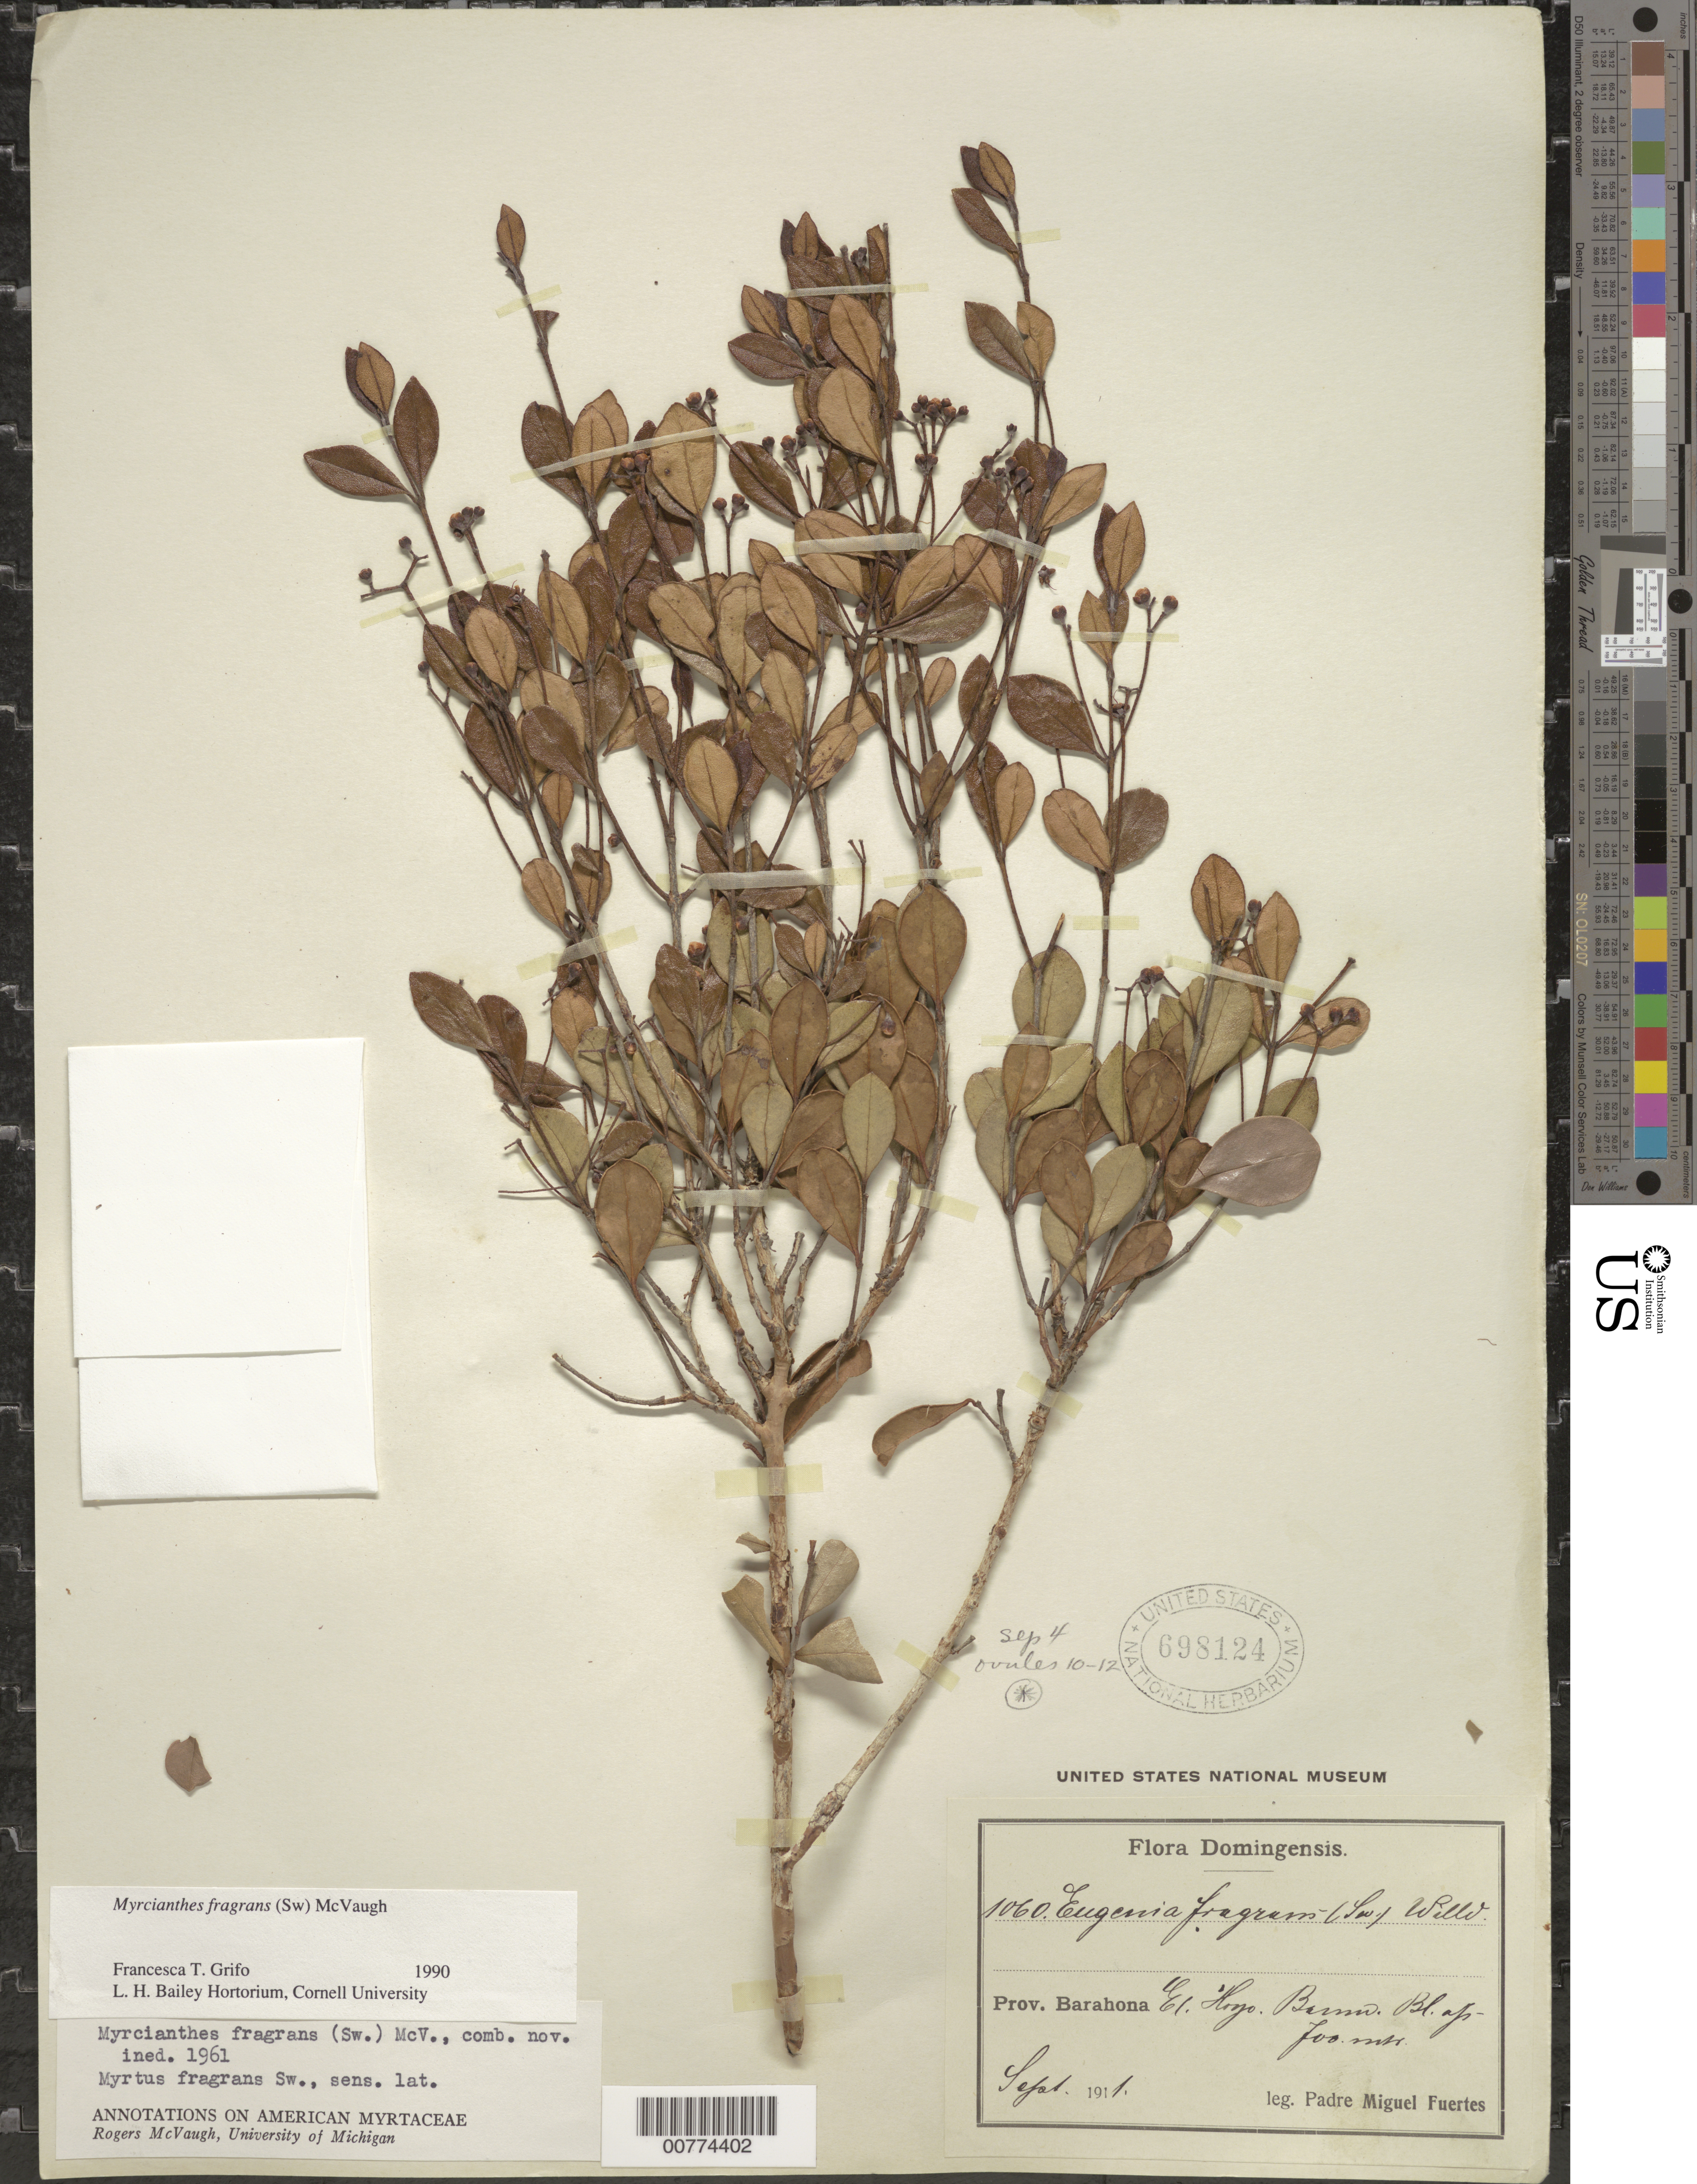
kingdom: Plantae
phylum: Tracheophyta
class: Magnoliopsida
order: Myrtales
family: Myrtaceae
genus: Myrcianthes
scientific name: Myrcianthes fragrans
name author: (Sw.) McVaugh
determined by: Grifo, F. T.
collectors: M. D. Fuertes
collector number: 1060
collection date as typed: Sep 1911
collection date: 1911-09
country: Dominican Republic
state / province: Barahona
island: Hispaniola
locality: El Hoyo.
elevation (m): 700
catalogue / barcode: US 698124